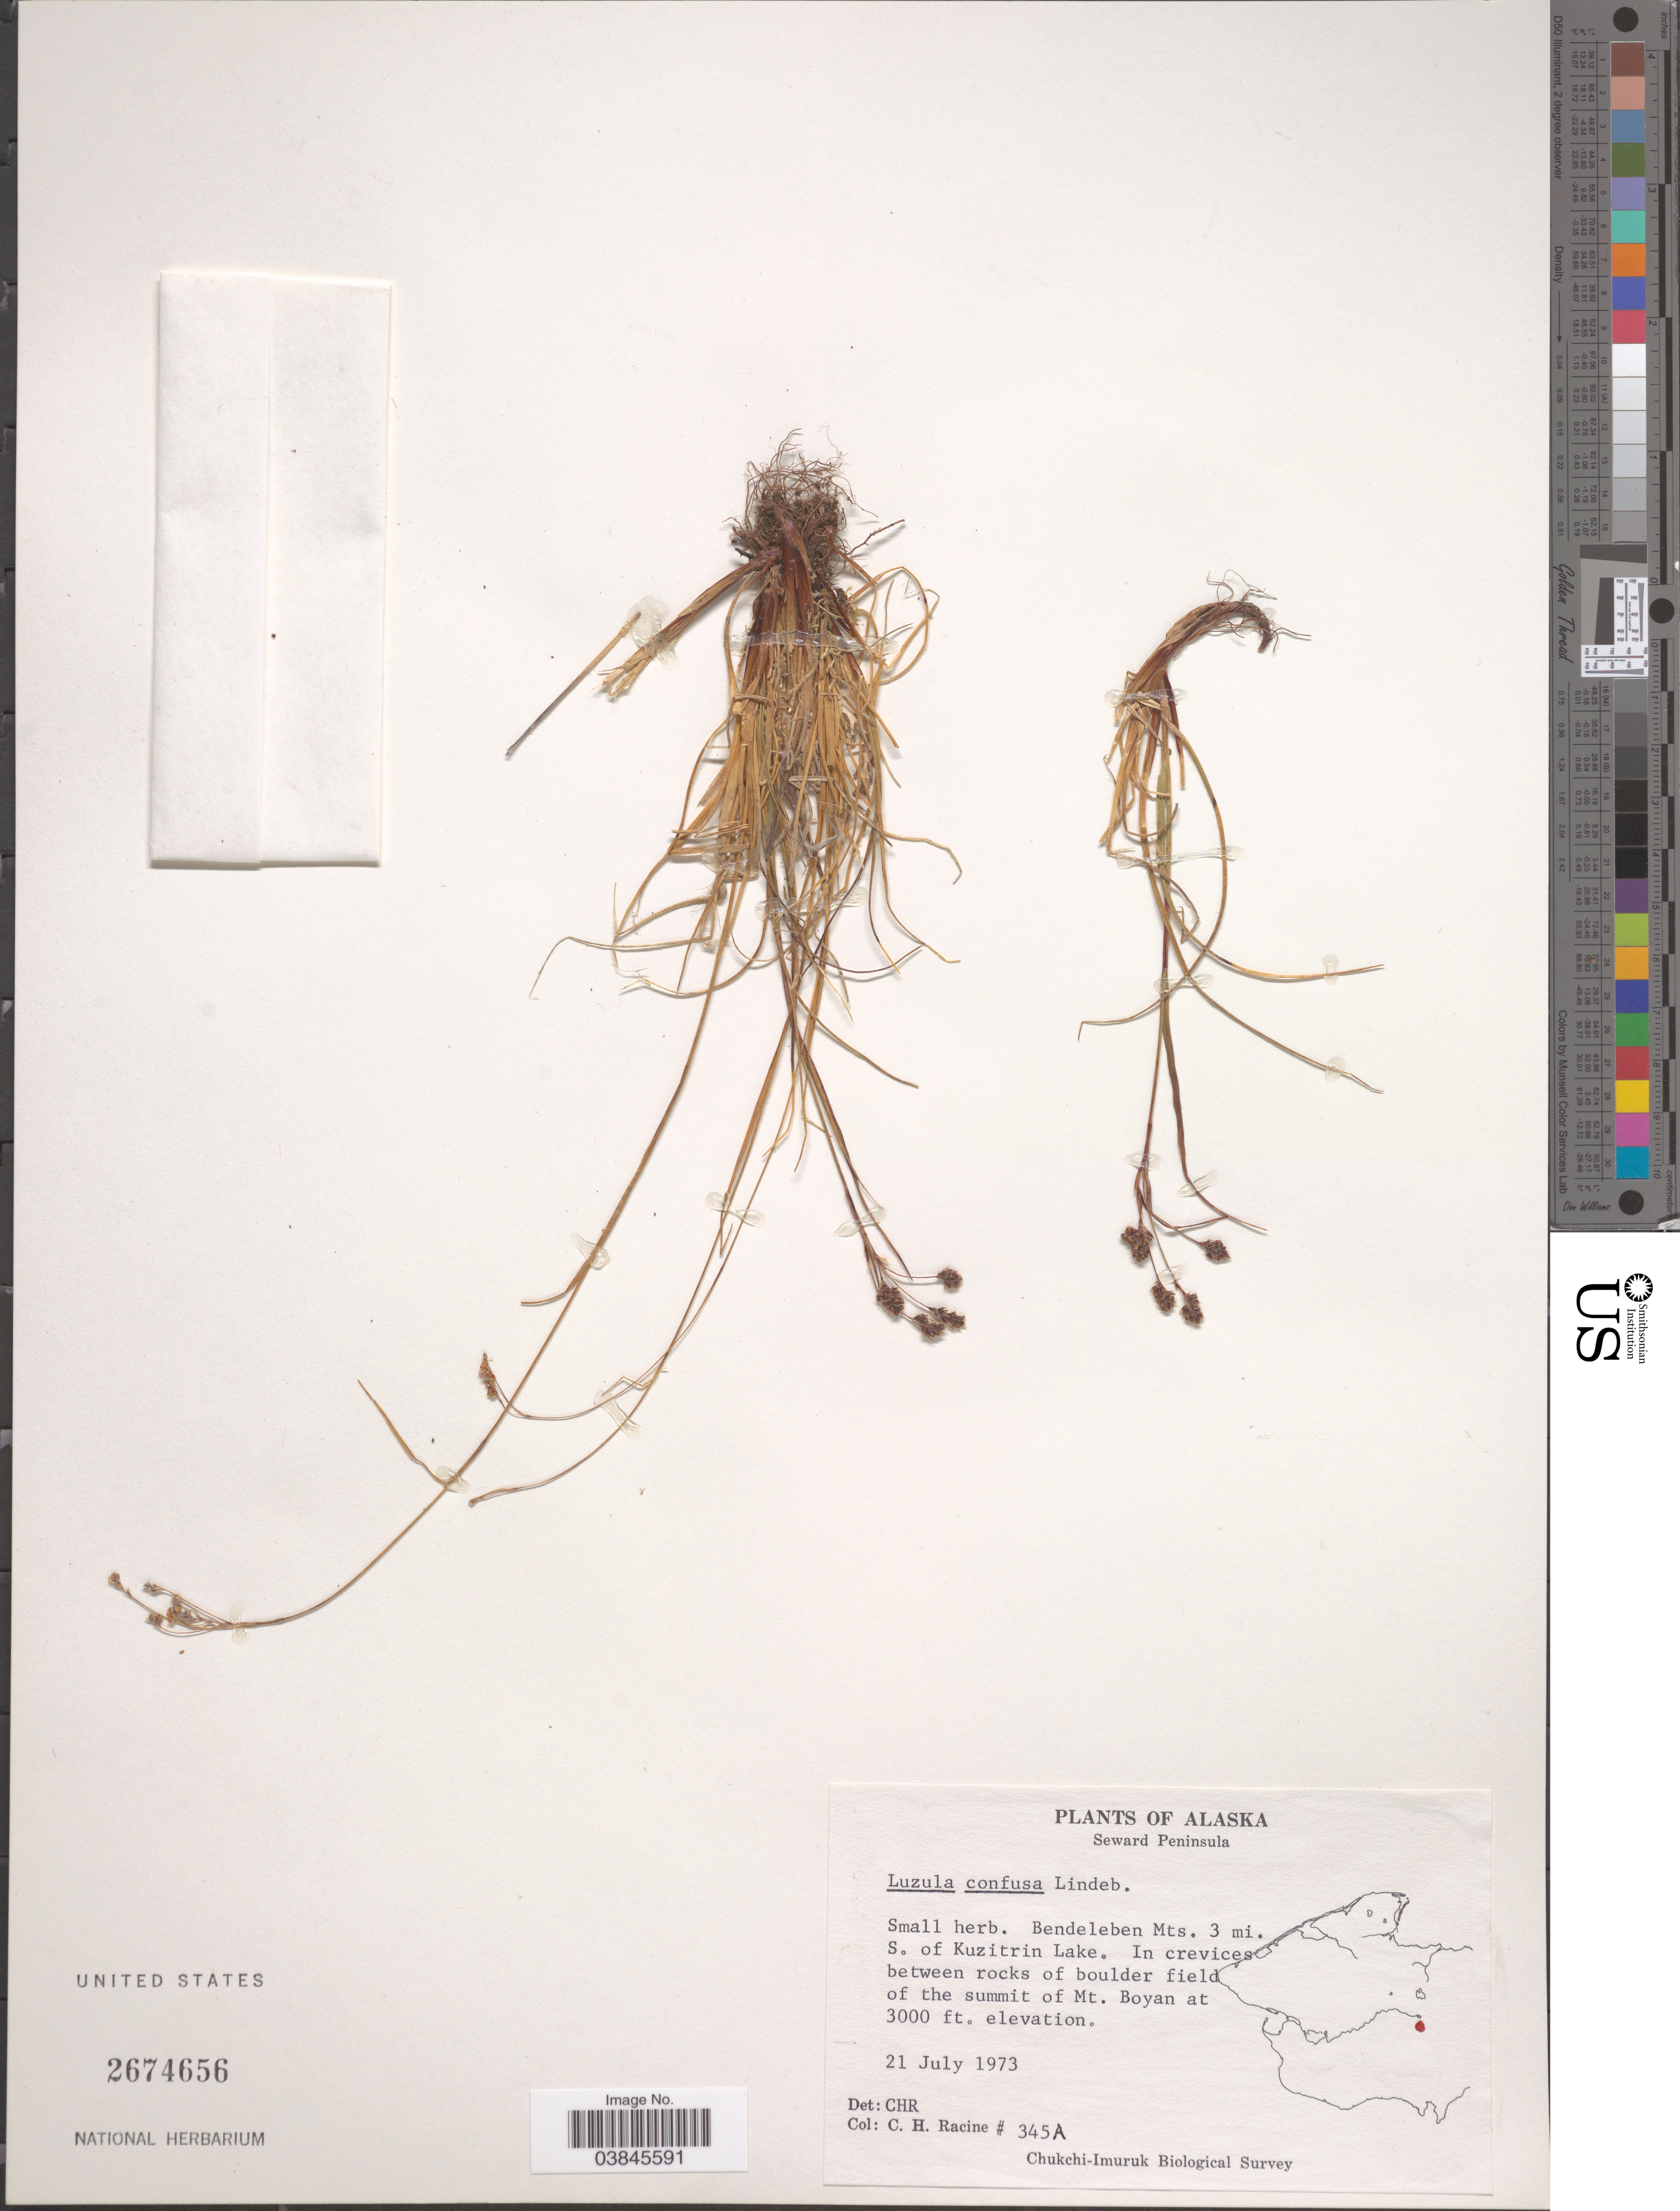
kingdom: Plantae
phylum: Tracheophyta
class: Liliopsida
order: Poales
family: Juncaceae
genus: Luzula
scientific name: Luzula confusa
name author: Lindeb.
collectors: C. Racine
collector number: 345A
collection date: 1973-07-21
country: United States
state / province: Alaska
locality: Seward Peninsula. Bendeleben Mts. 3 mi. S. of Kuzitrin Lake. In crevices between rocks of boulder field of the summit of Mt. Boyan.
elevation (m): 914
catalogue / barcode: US 2674656